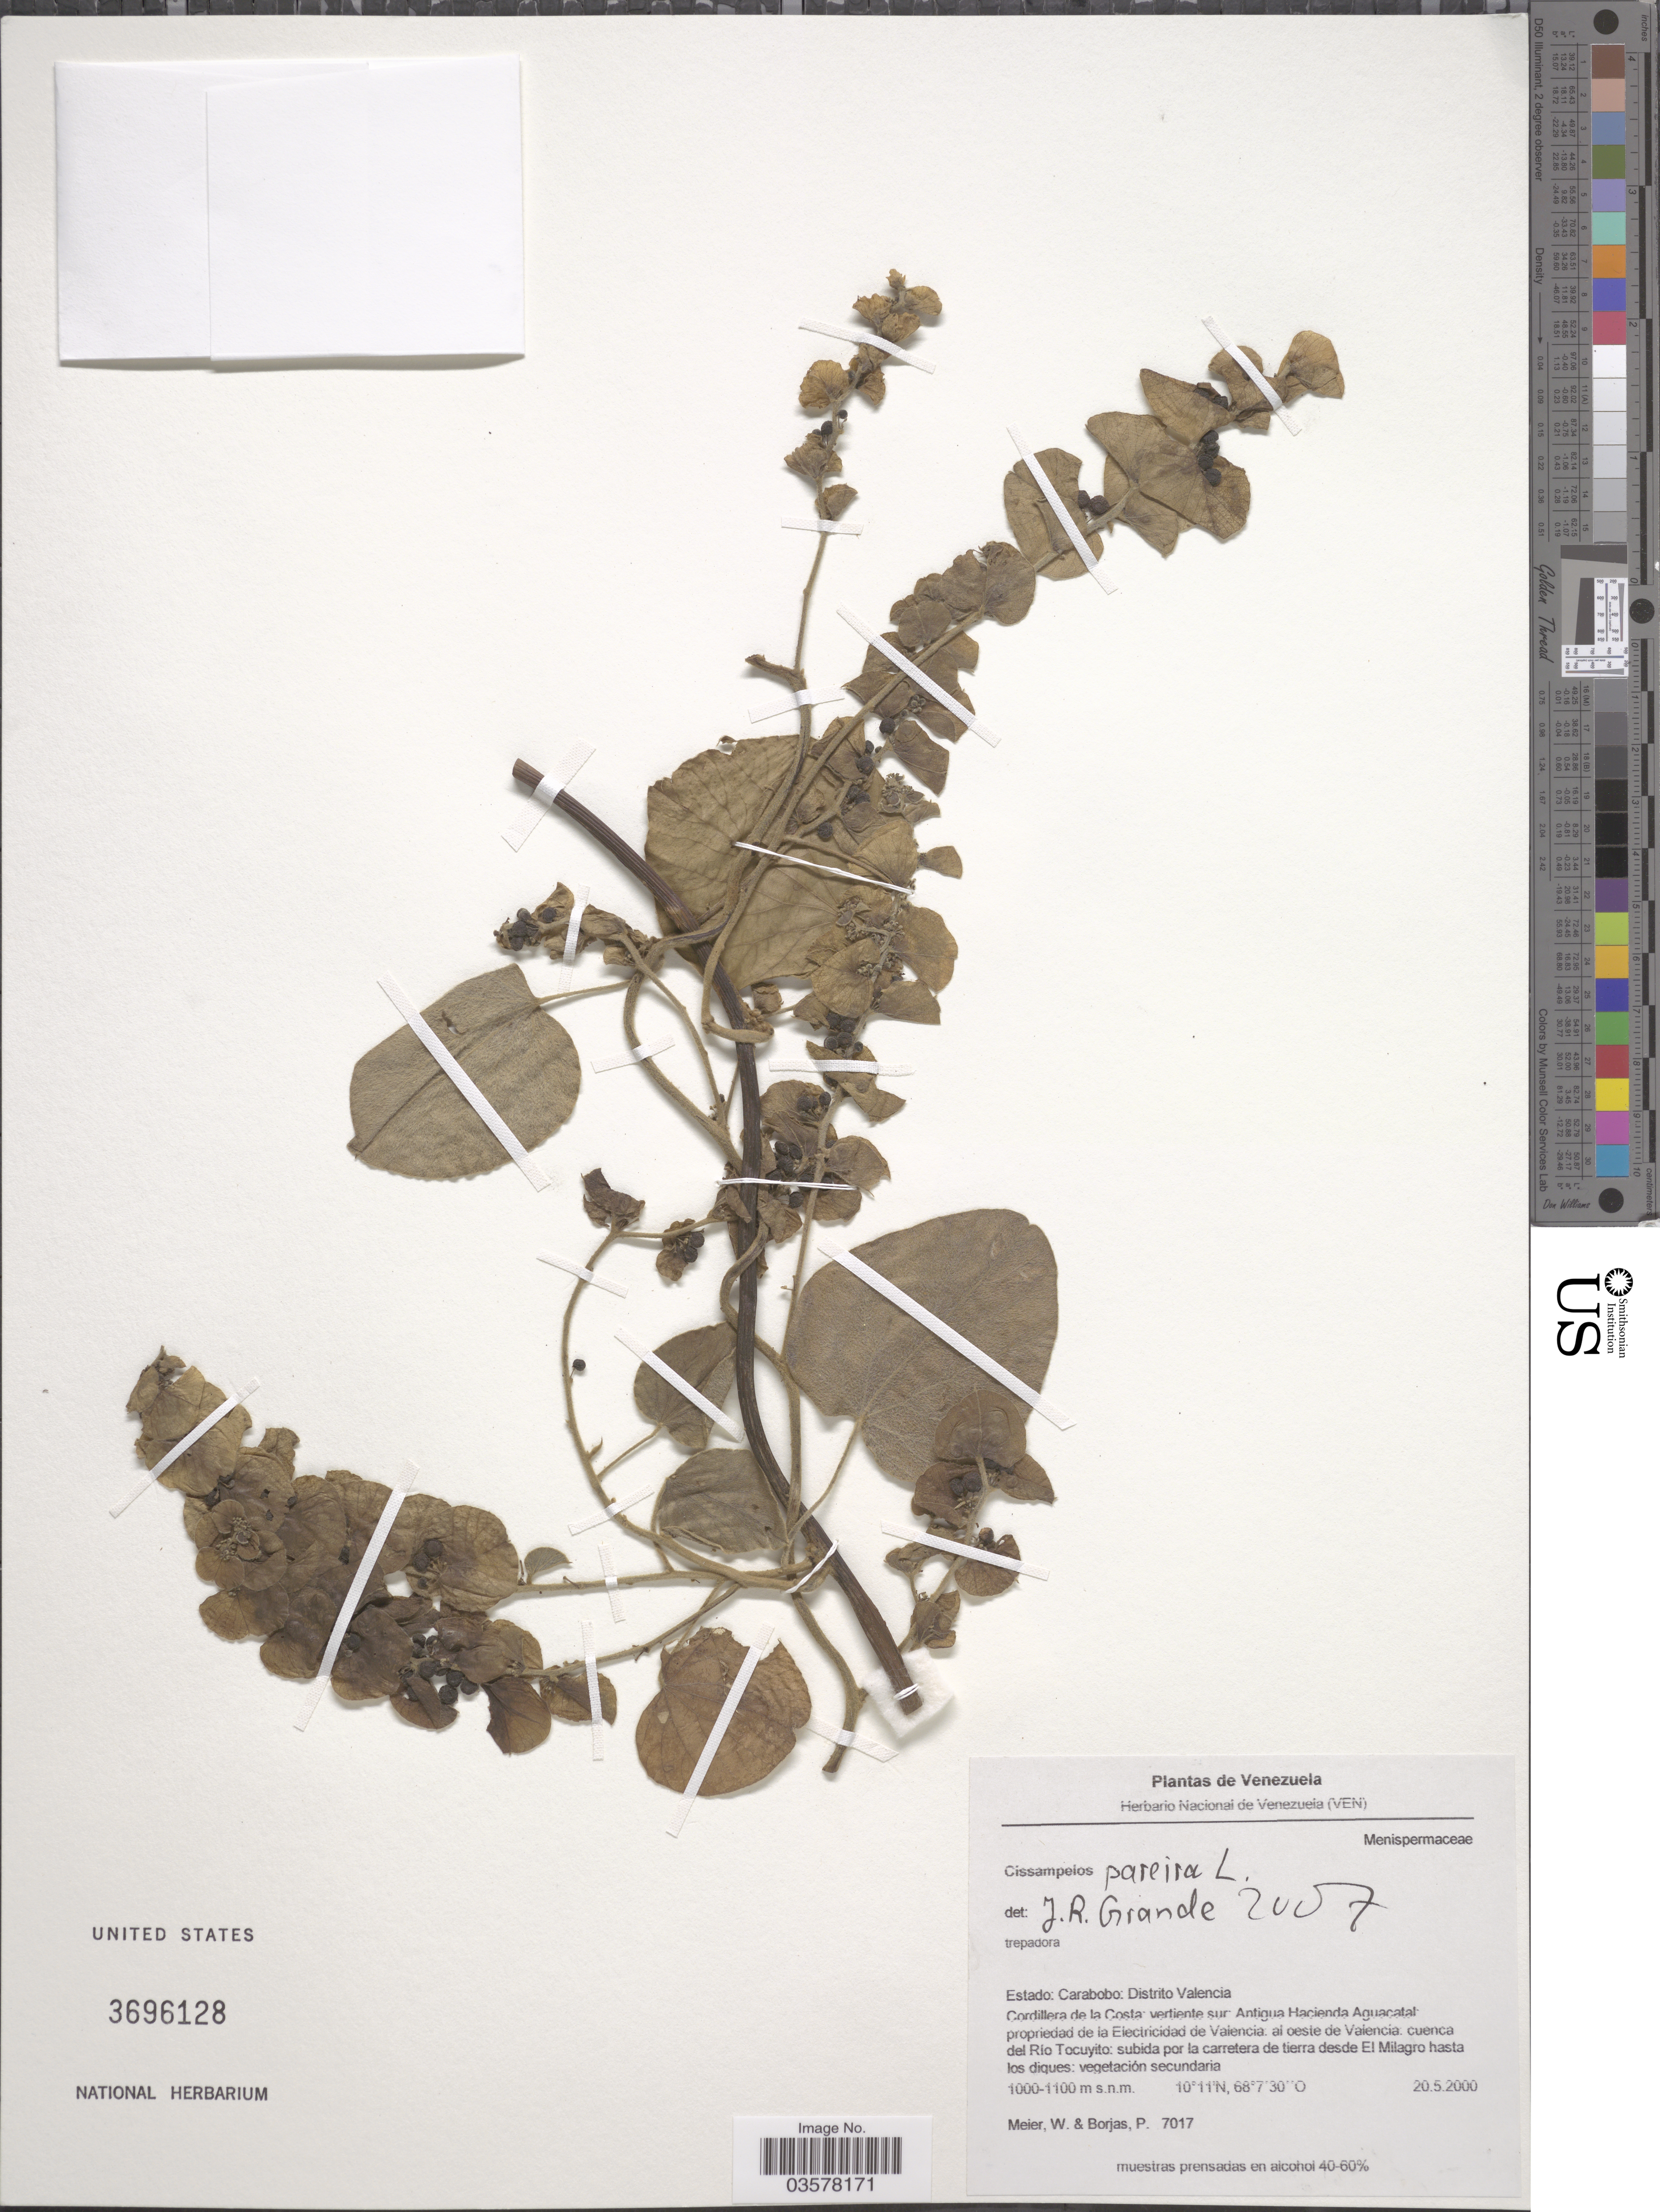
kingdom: Plantae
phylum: Tracheophyta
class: Magnoliopsida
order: Ranunculales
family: Menispermaceae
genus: Cissampelos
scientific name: Cissampelos pareira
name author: L.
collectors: W. Meier & P. Borjas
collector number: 7017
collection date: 2000-05-20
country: Venezuela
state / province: Carabobo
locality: Distrito Valencia. Cordillera de la Costa: vertiente sur: Antigua Hacienda Aguacatal: propiedad de la Electricidad de Valencia: al oeste de Valencia: cuenca del Rio Tocuyito: subida por la carretera de tierra desde El Milagro hasta los diques.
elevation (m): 1000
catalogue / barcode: US 3696128